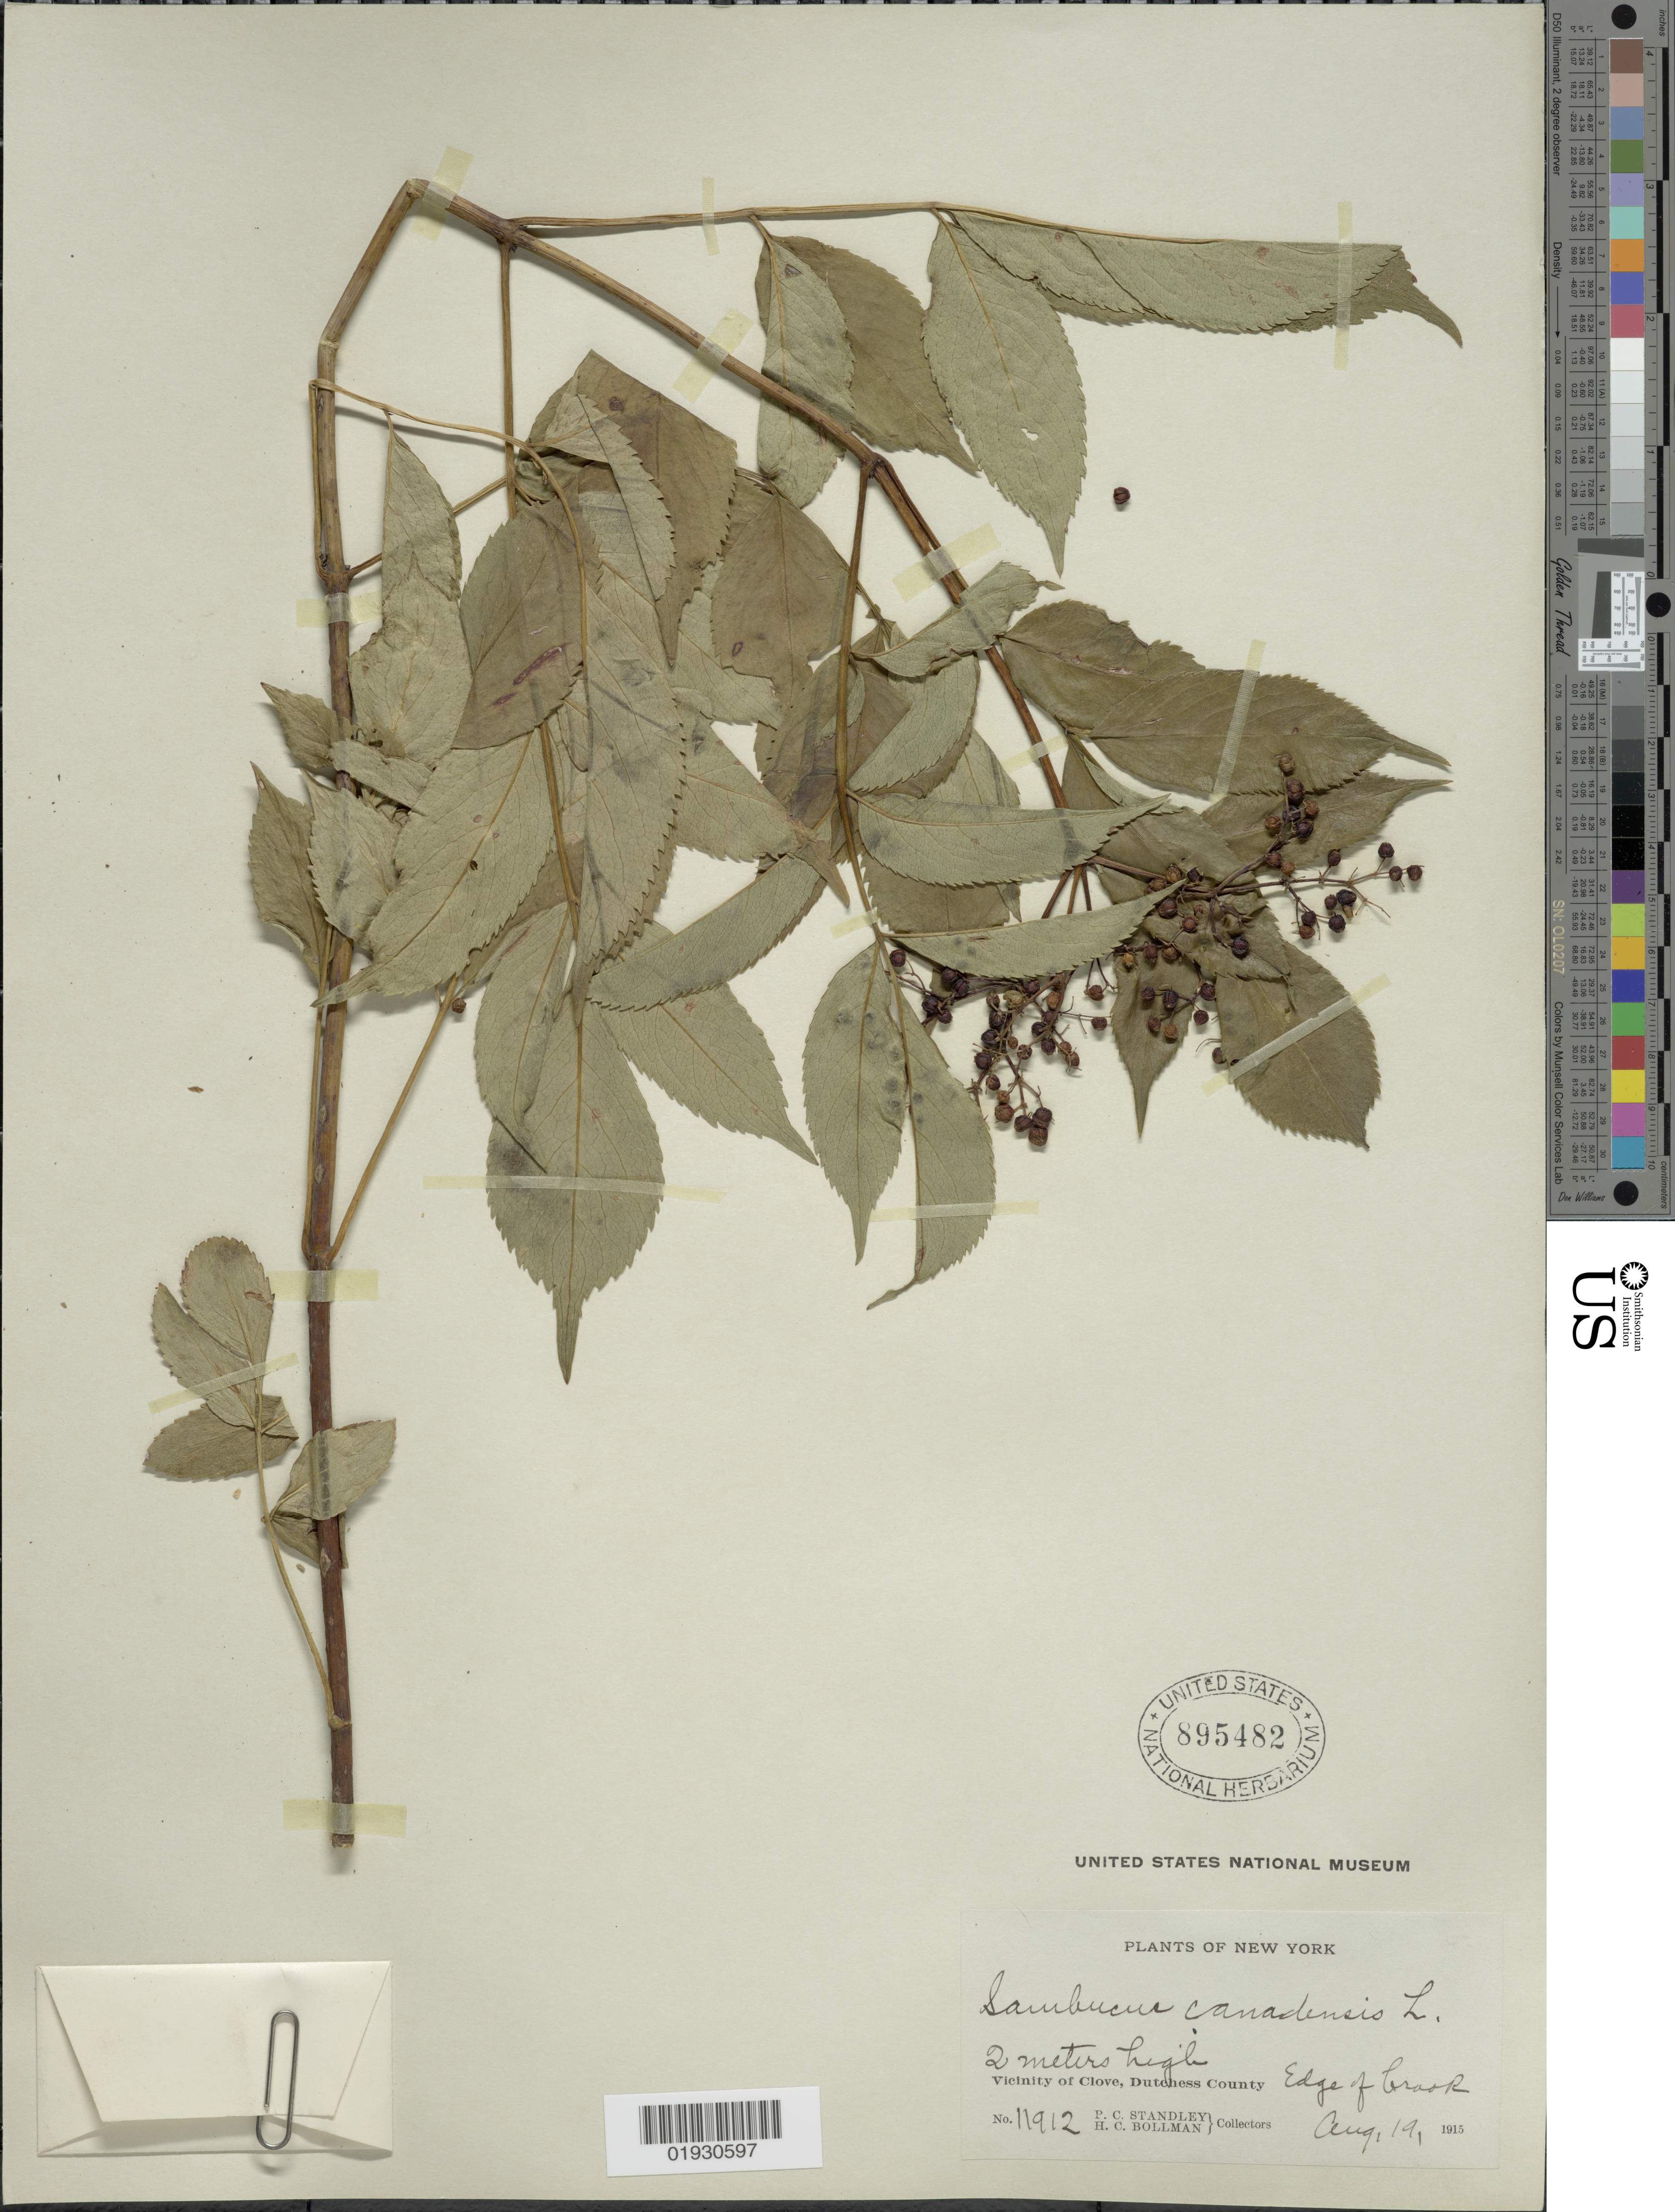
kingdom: Plantae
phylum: Tracheophyta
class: Magnoliopsida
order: Dipsacales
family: Viburnaceae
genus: Sambucus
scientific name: Sambucus canadensis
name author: L.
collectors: P. C. Standley & H. C. Bollman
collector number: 11912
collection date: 1915-08-19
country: United States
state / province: New York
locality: Vicinity of Clove, Dutchess County. Edge of brook.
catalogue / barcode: US 895482